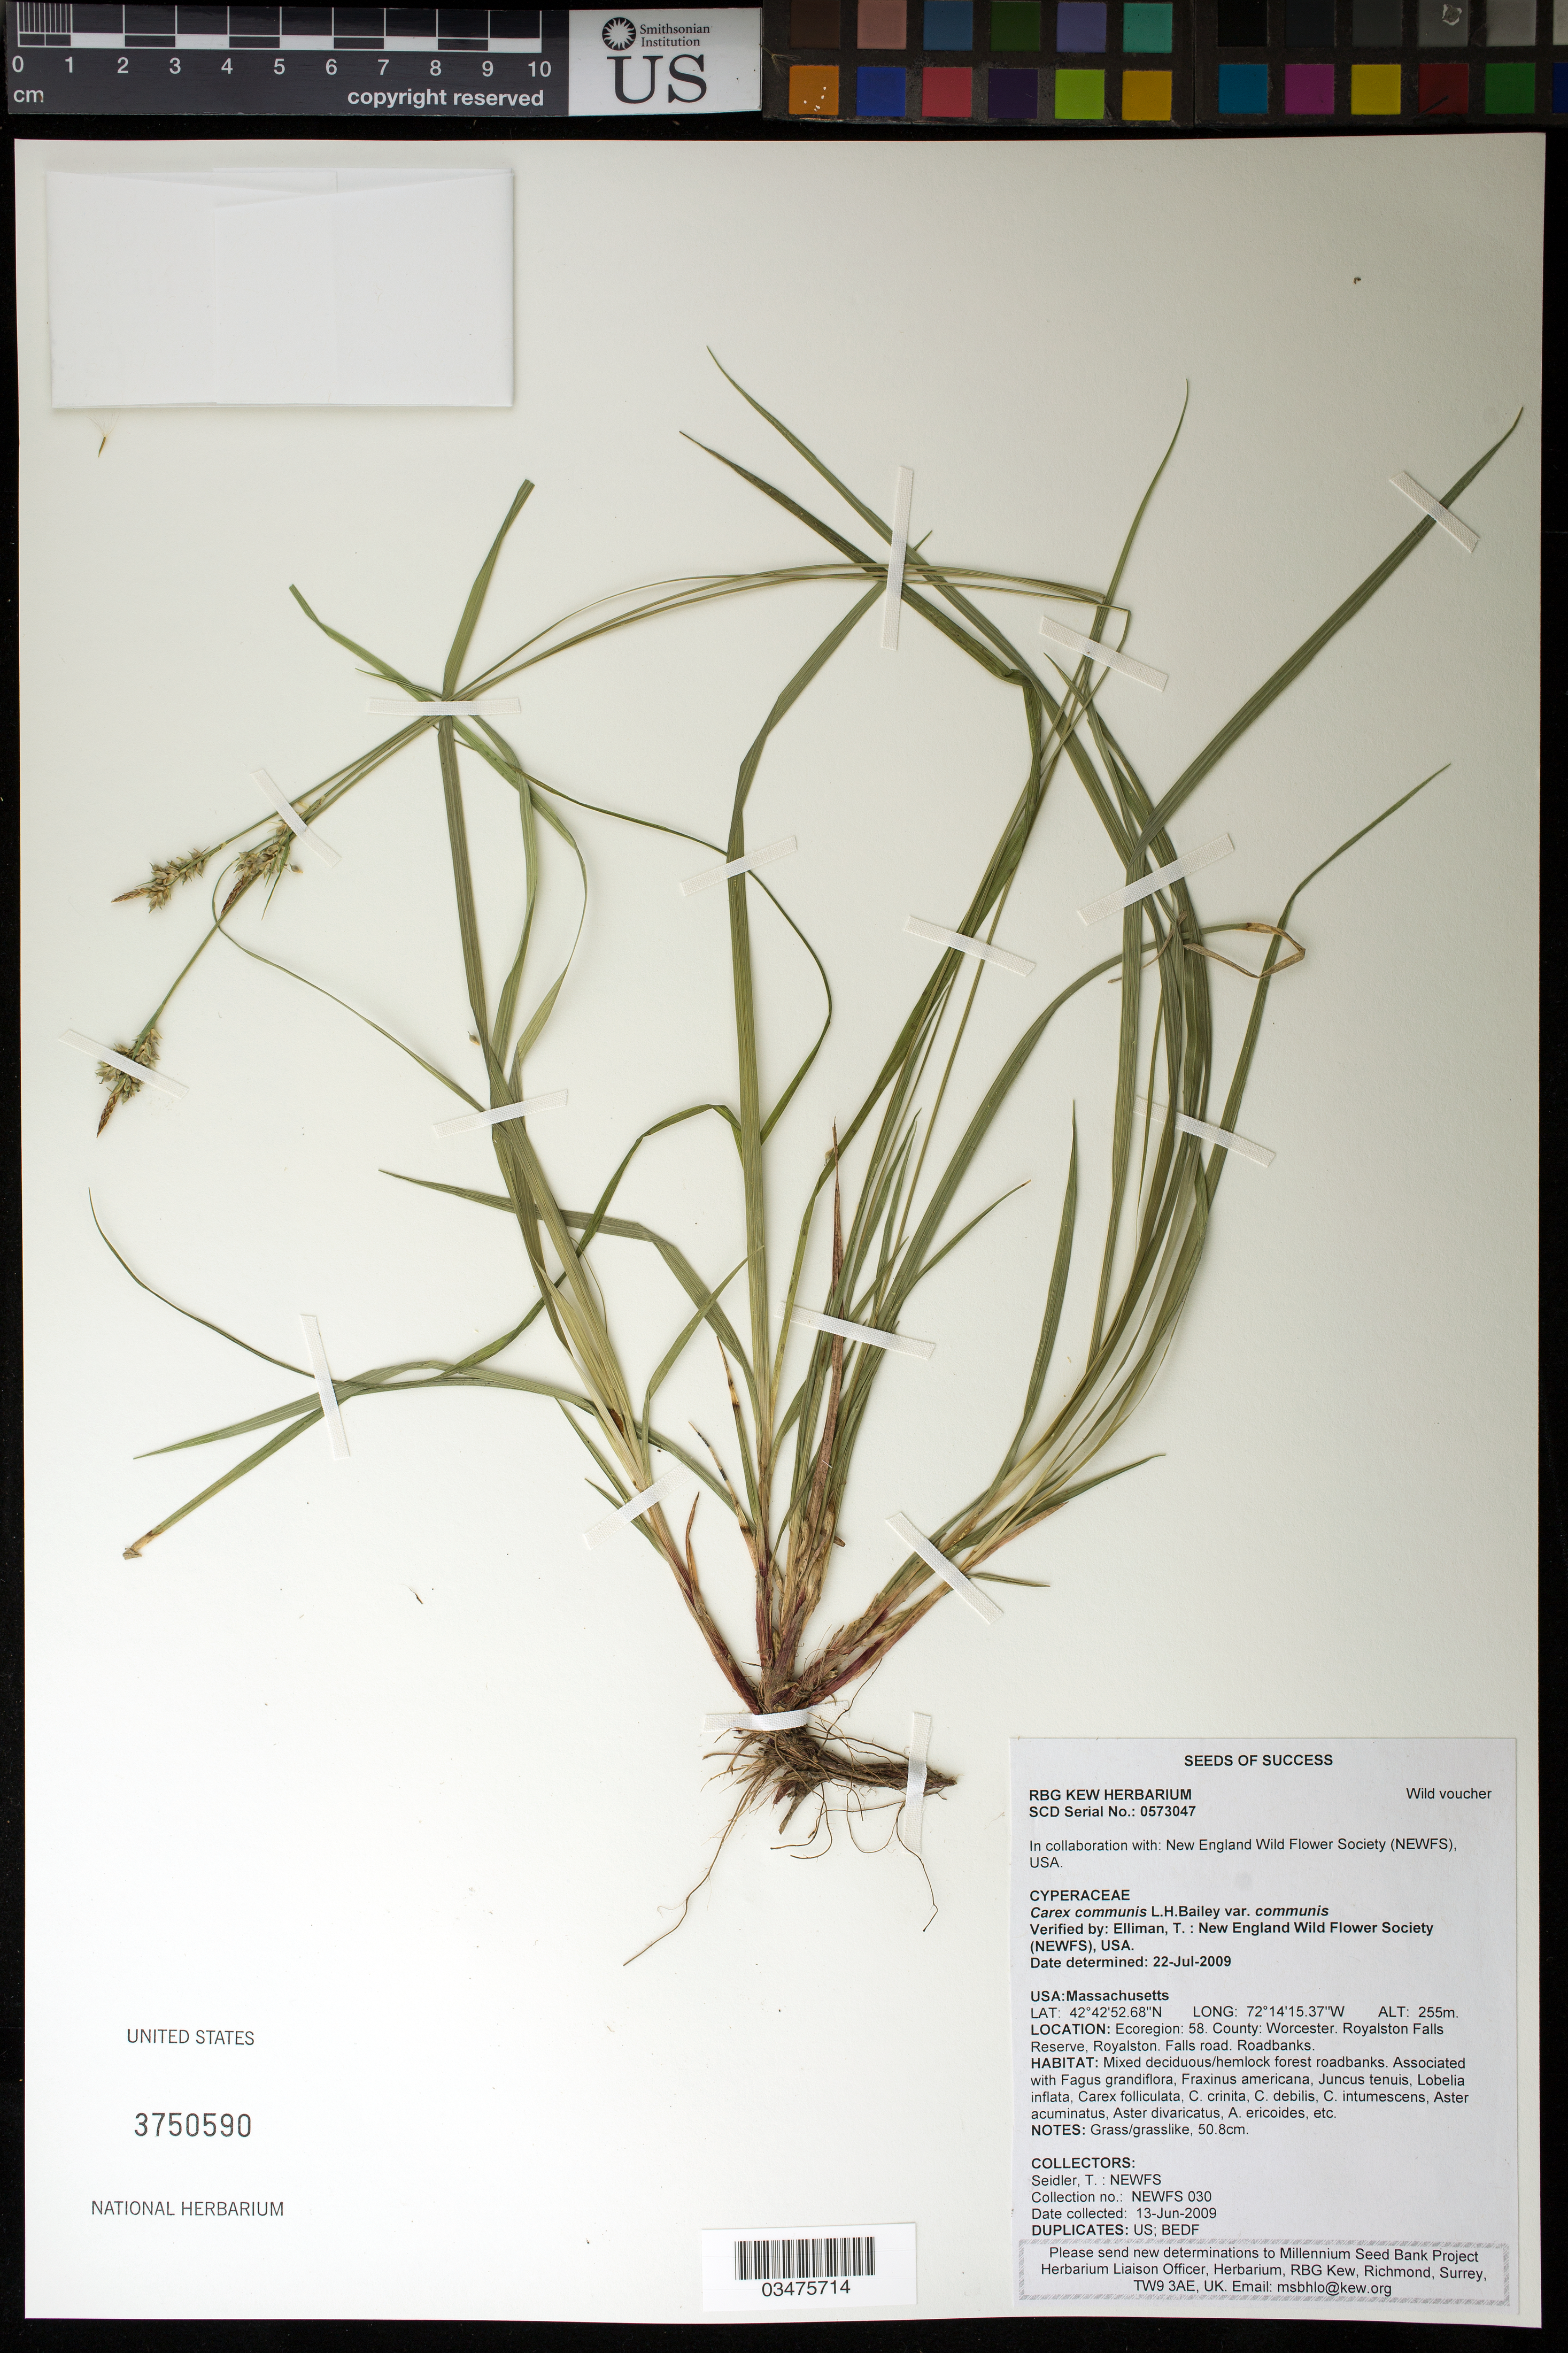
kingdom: Plantae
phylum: Tracheophyta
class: Liliopsida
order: Poales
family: Cyperaceae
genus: Carex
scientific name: Carex communis var. communis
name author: L.H. Bailey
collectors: T. Seidler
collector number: NEWFS 030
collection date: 2009-06-13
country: United States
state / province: Massachusetts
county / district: Worcester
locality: Royalston Falls Reserve. Royalston.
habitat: Mixed deciduous/hemlock forest roadbanks.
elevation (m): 255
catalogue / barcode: US 3750590